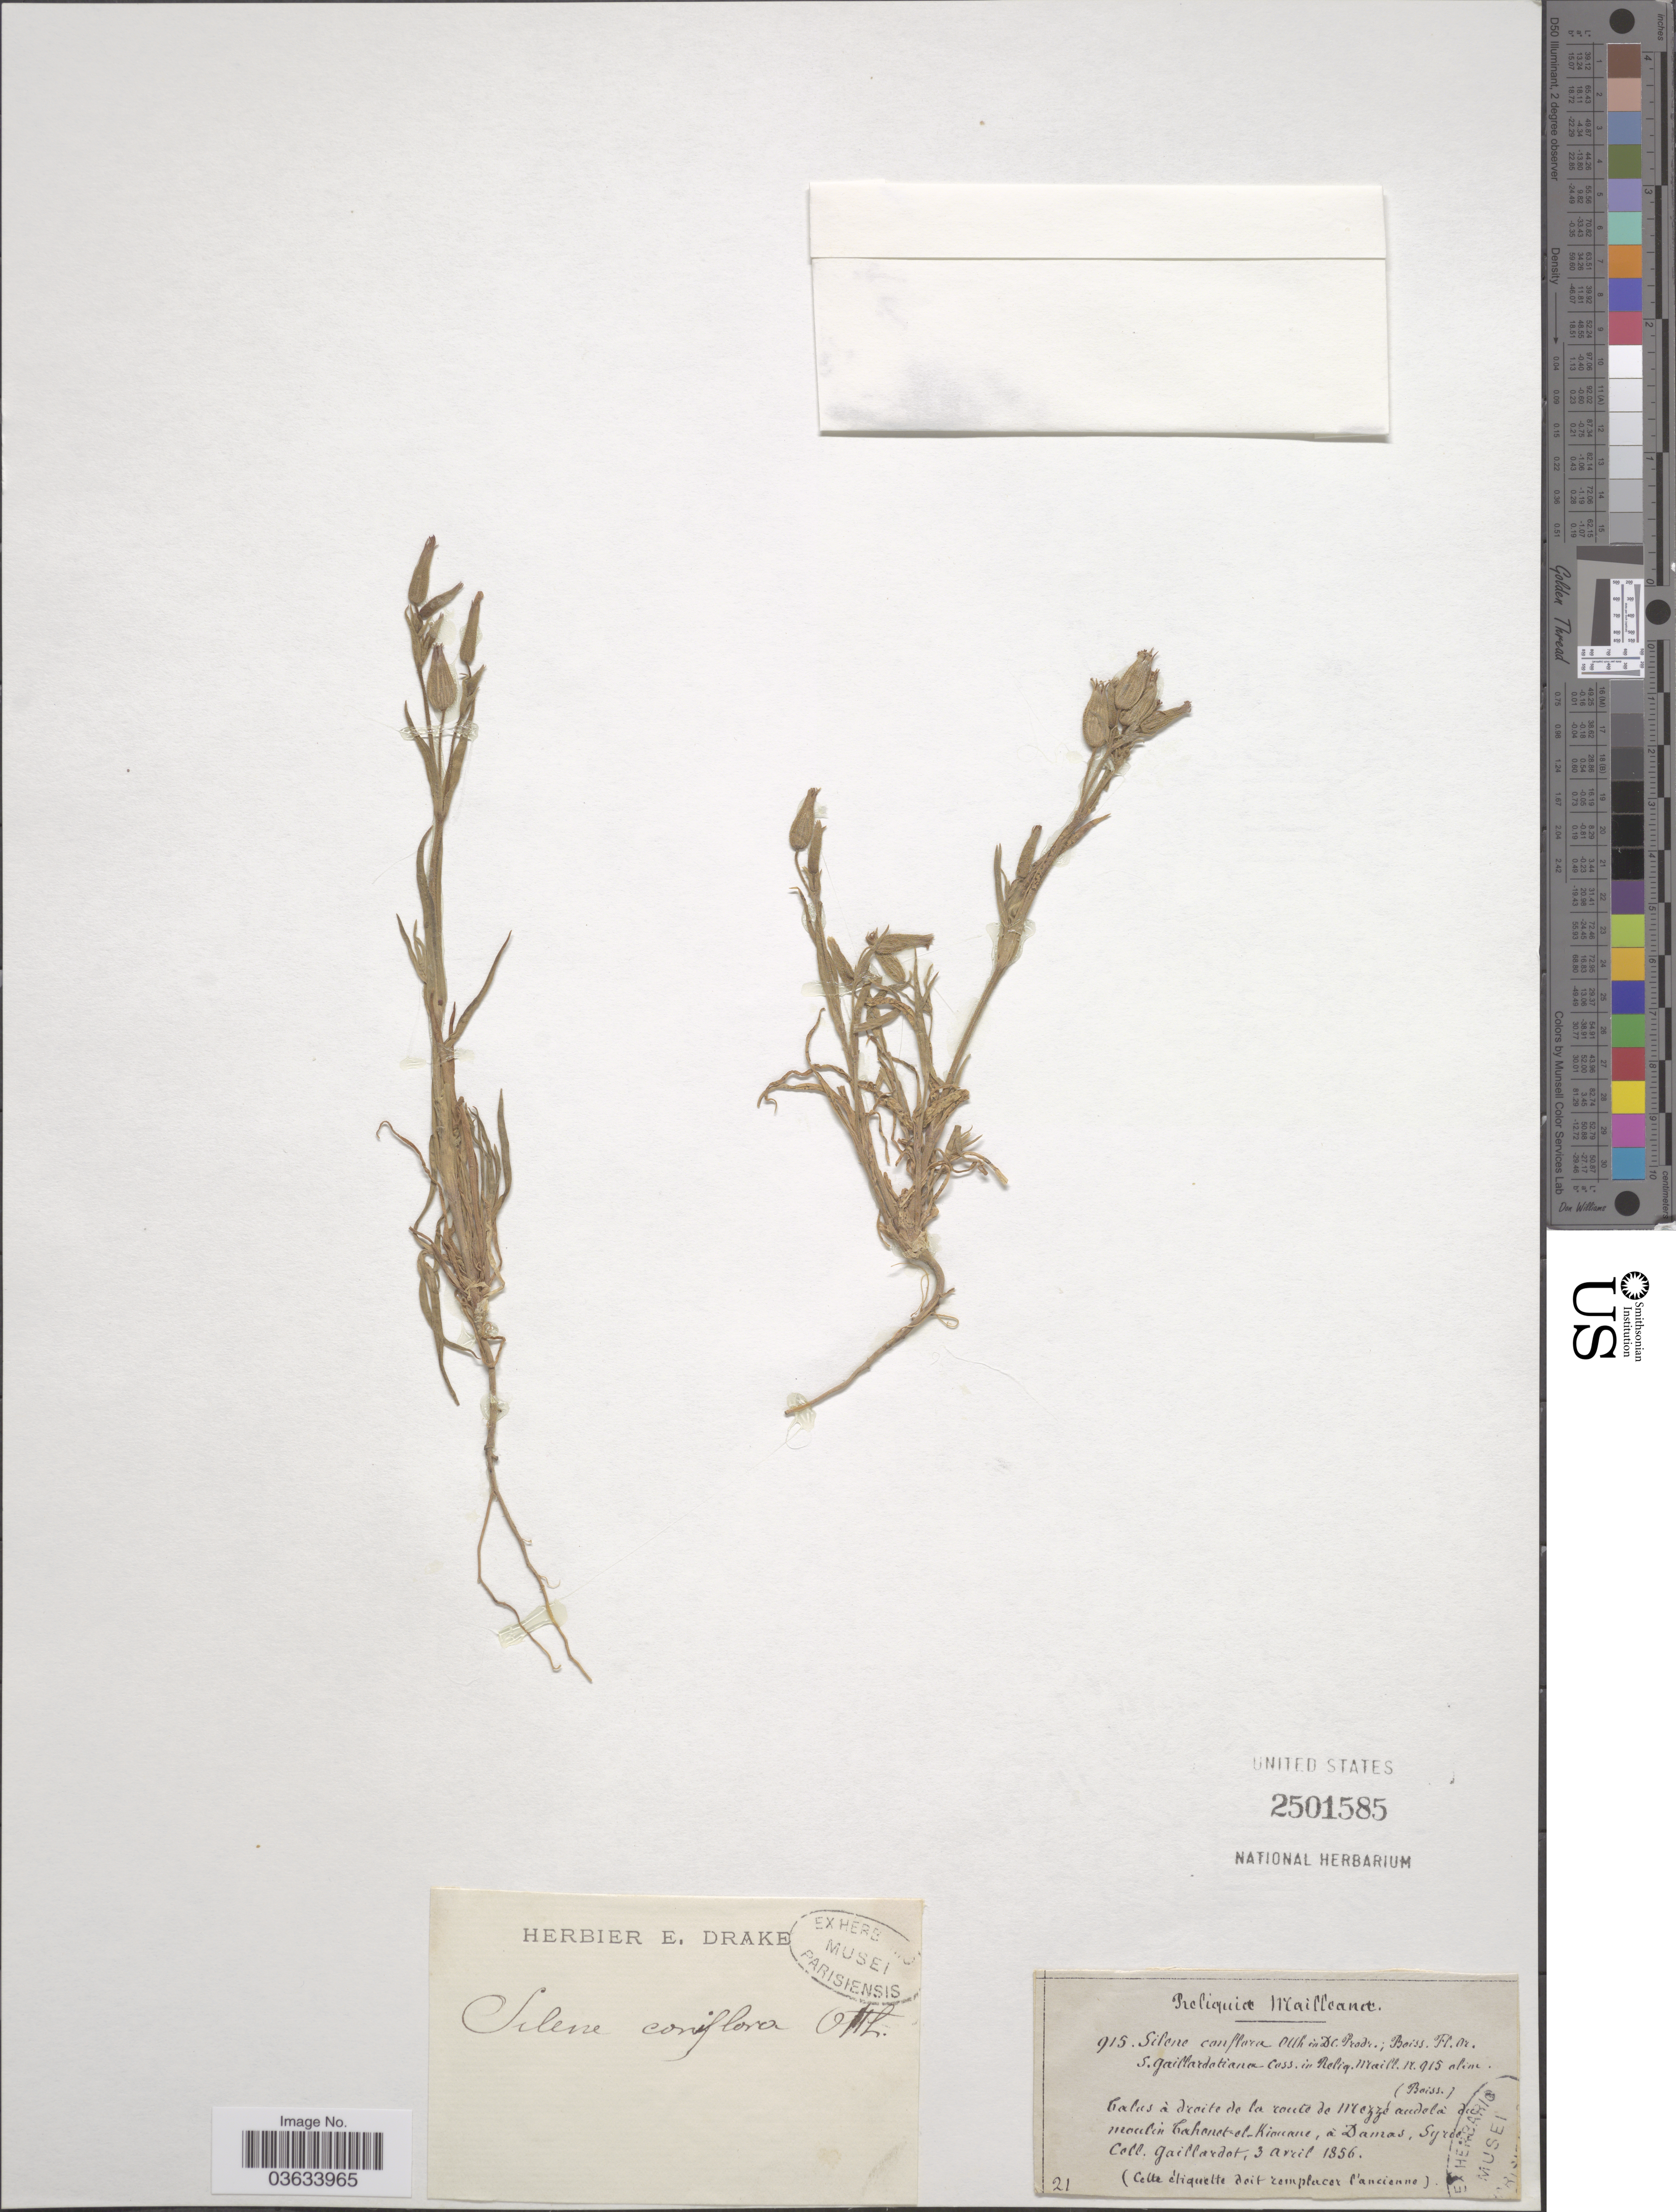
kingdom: Plantae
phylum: Tracheophyta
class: Magnoliopsida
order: Caryophyllales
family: Caryophyllaceae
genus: Silene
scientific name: Silene coniflora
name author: Nees ex Otth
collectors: Gaillardot, --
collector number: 915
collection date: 1856-04-03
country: Syria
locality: Talus à droite de la route de Mezzé audelà du moulin Tahouet-el-Kiouane, à Damas.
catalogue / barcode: US 2501585